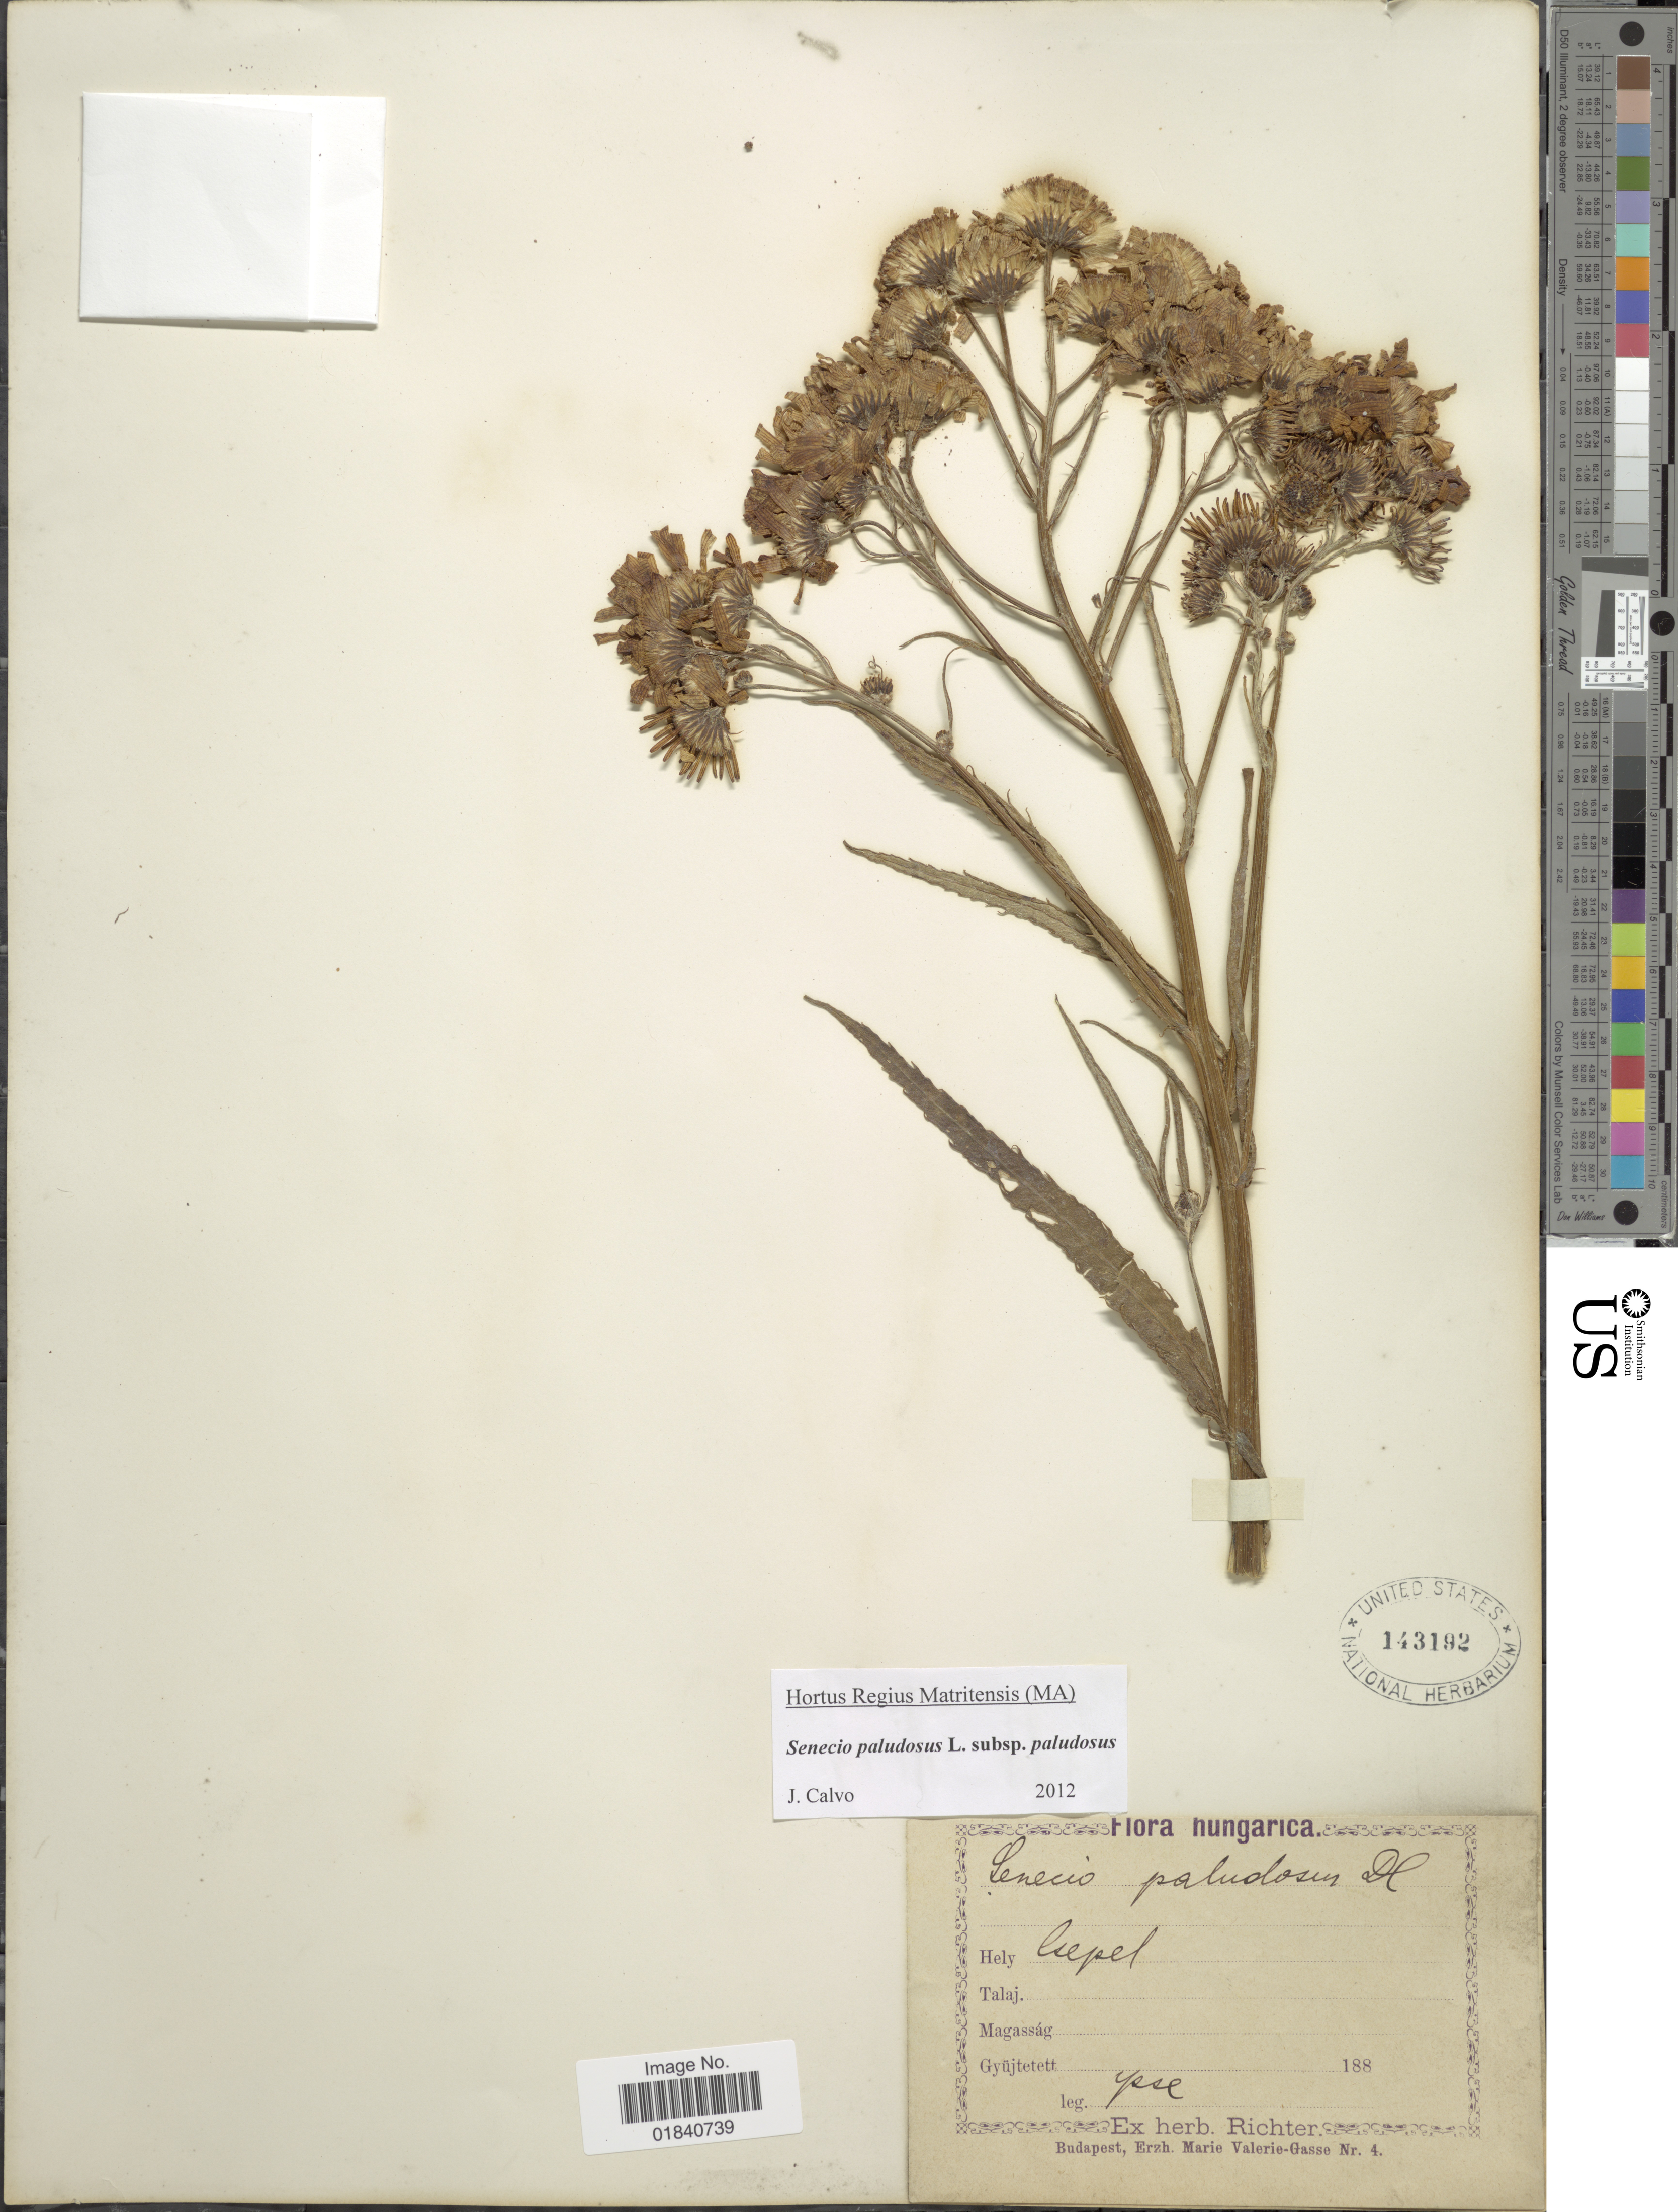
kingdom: Plantae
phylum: Tracheophyta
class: Magnoliopsida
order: Asterales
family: Asteraceae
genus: Senecio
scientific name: Senecio paludosus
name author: L.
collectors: -- Richter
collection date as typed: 188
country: Hungary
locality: Lsepel [interpreted]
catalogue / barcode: US 143192